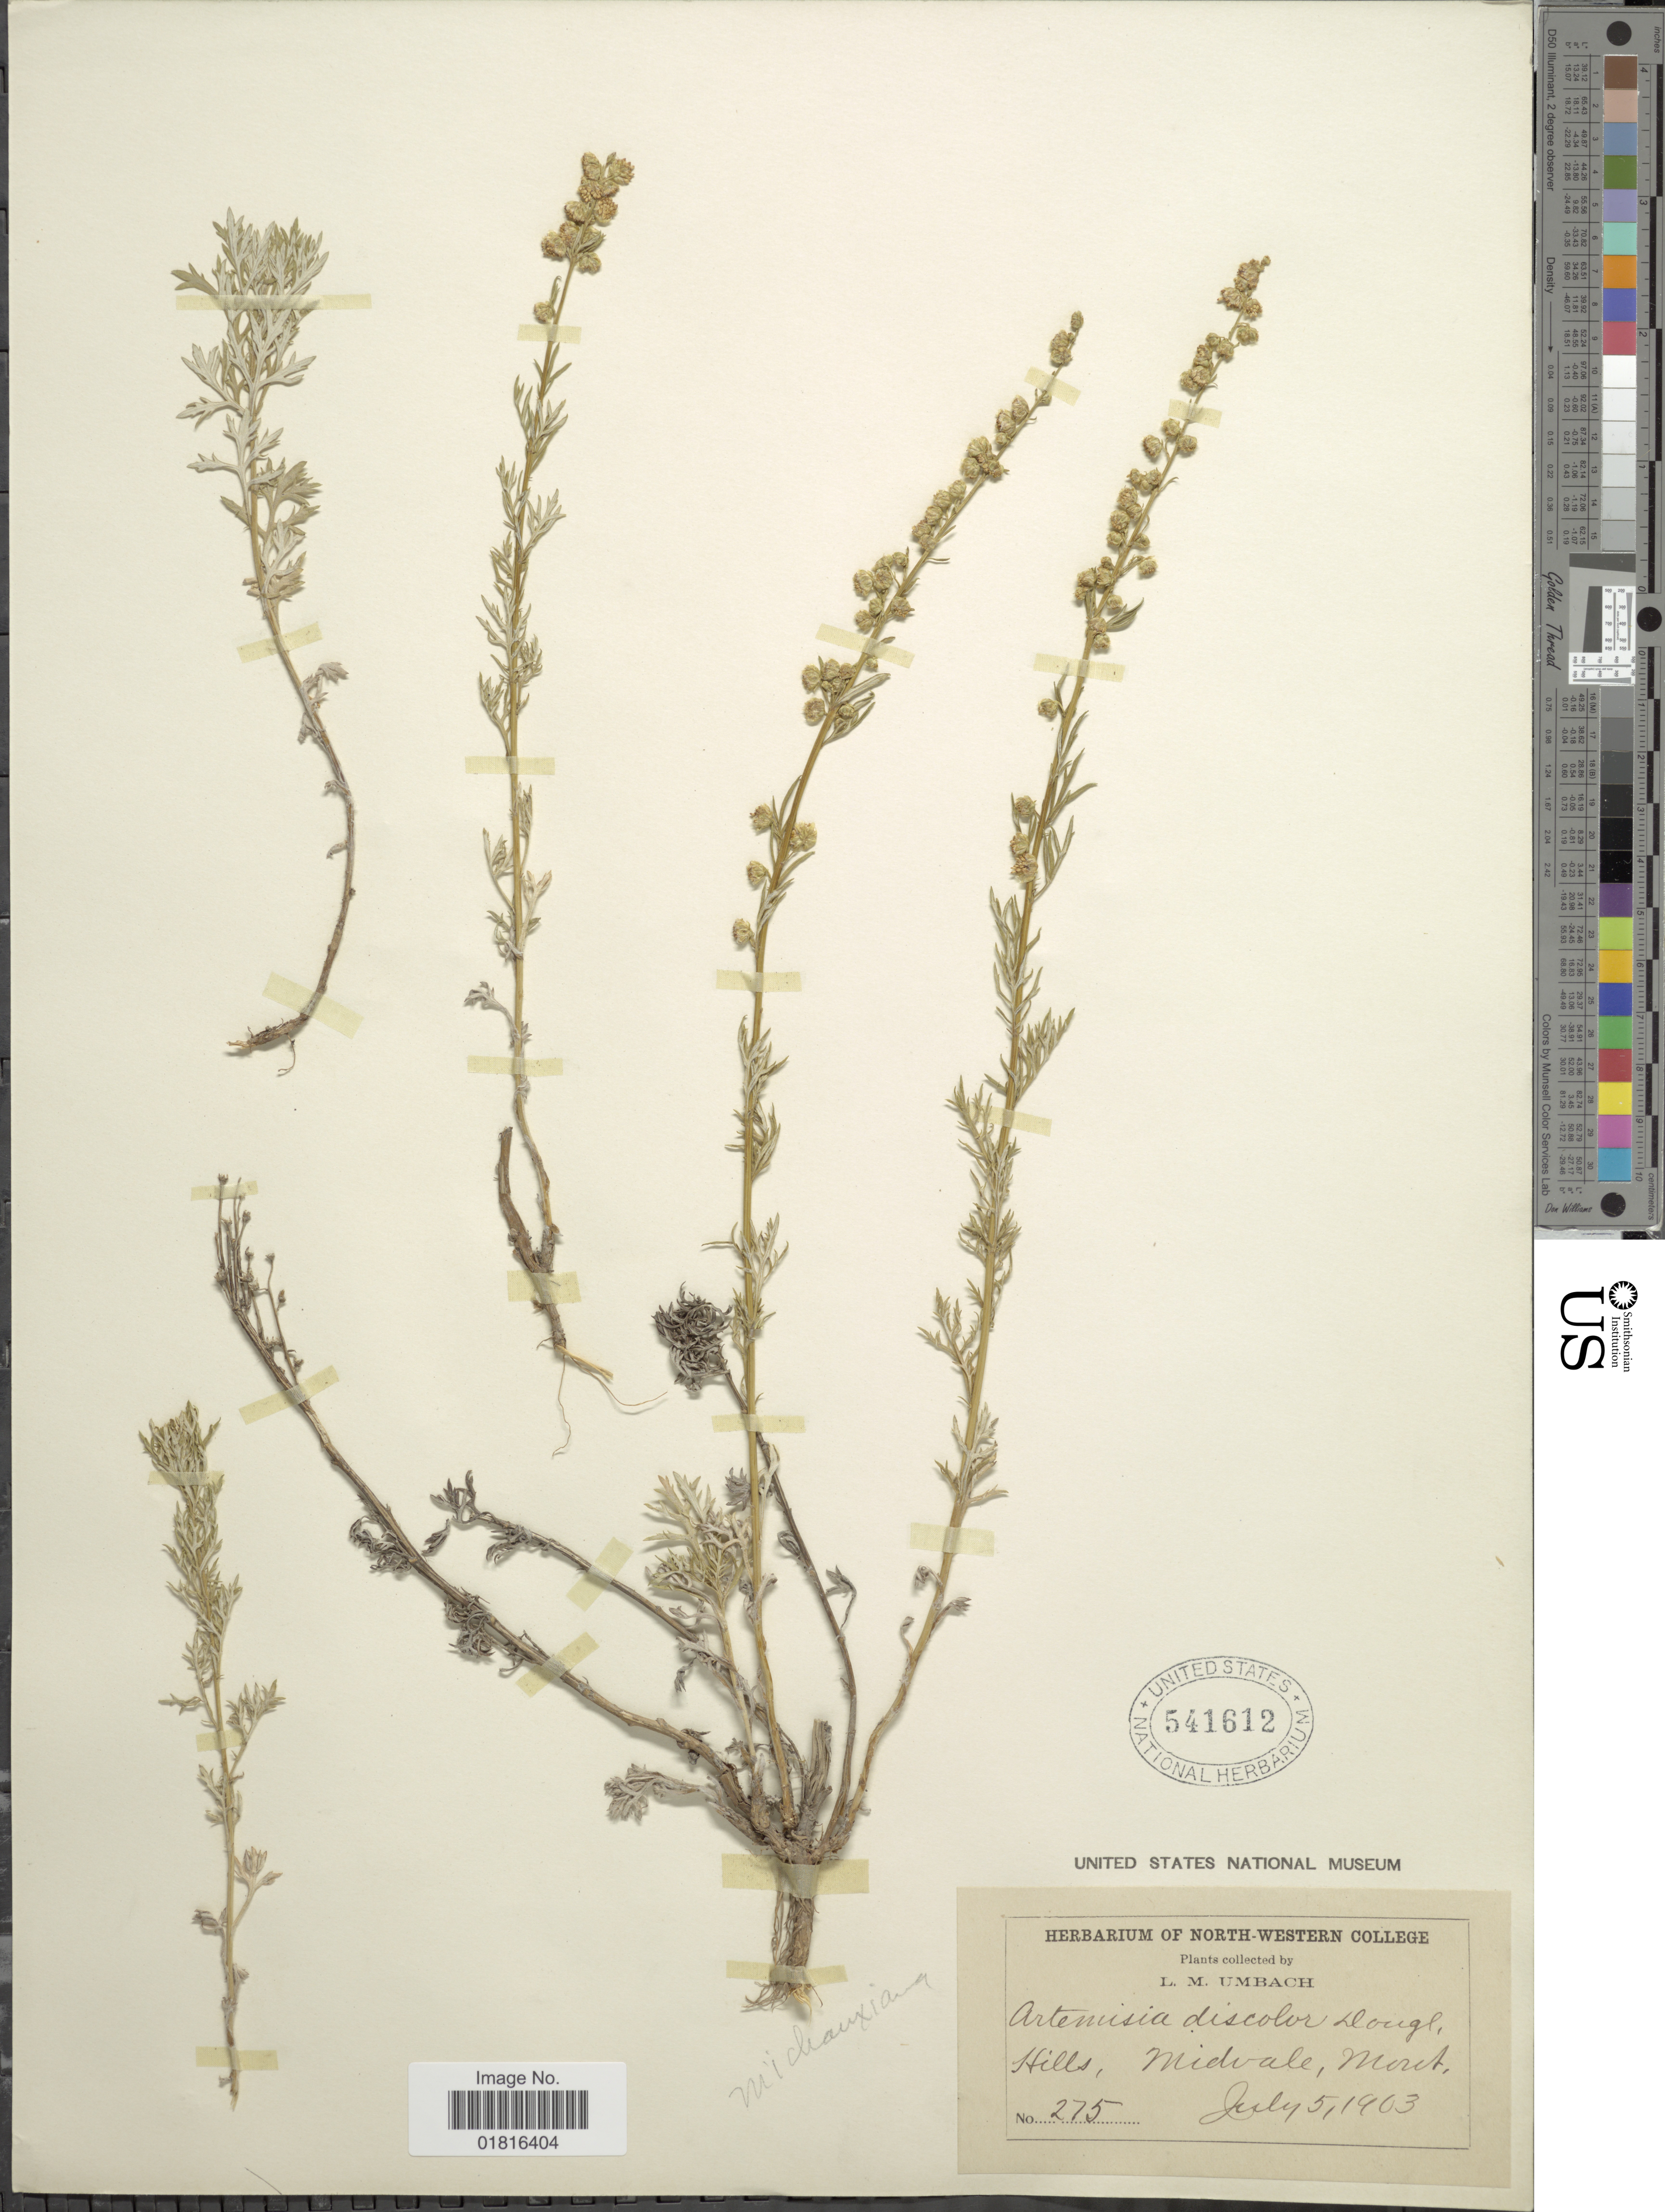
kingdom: Plantae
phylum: Tracheophyta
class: Magnoliopsida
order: Asterales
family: Asteraceae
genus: Artemisia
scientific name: Artemisia michauxiana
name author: Besser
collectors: L. M. Umbach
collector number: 275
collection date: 1903-07-05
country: United States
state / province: Montana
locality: Hills, Midvale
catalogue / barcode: US 541612